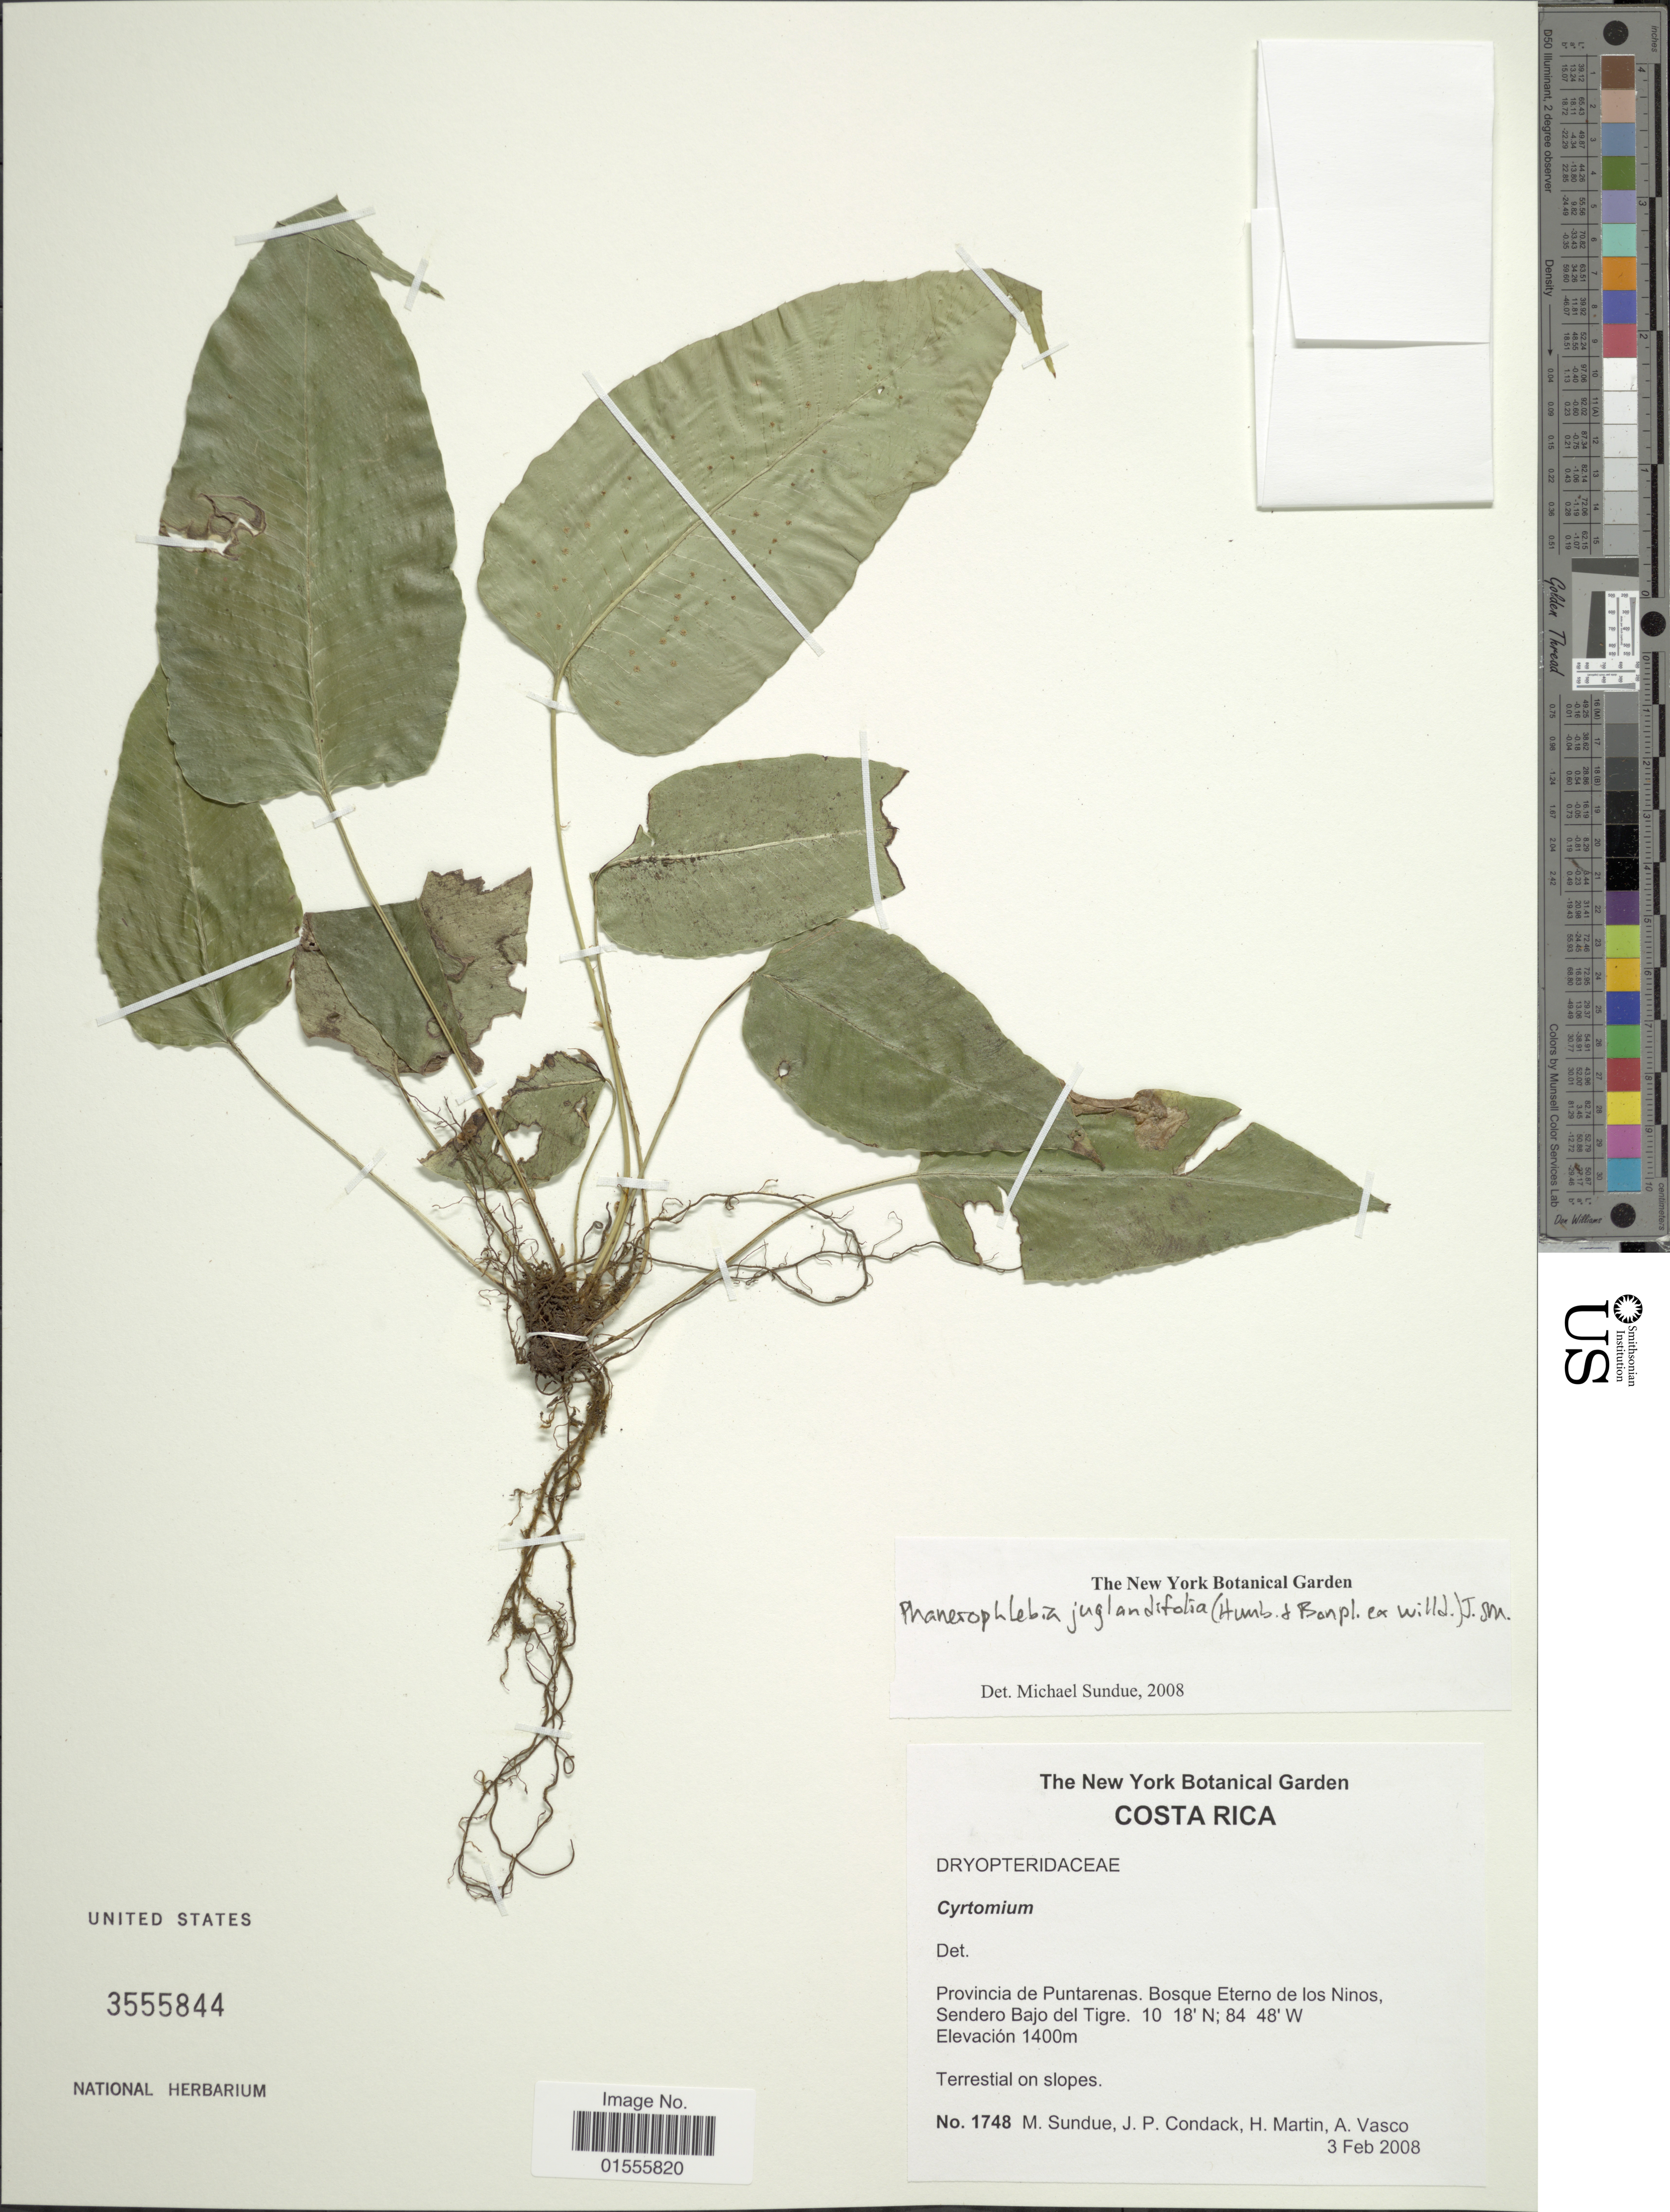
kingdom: Plantae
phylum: Tracheophyta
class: Polypodiopsida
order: Polypodiales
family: Dryopteridaceae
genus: Phanerophlebia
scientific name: Phanerophlebia juglandifolia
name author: (Willd.) J. Sm.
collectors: M. Sundue, J. Condack, H. Martin & A. Vasco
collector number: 1748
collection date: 2008-02-03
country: Costa Rica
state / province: Puntarenas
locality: Bosque Eterno de los Ninos Sendero Bajo del Tigre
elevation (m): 1400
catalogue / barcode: US 3555844